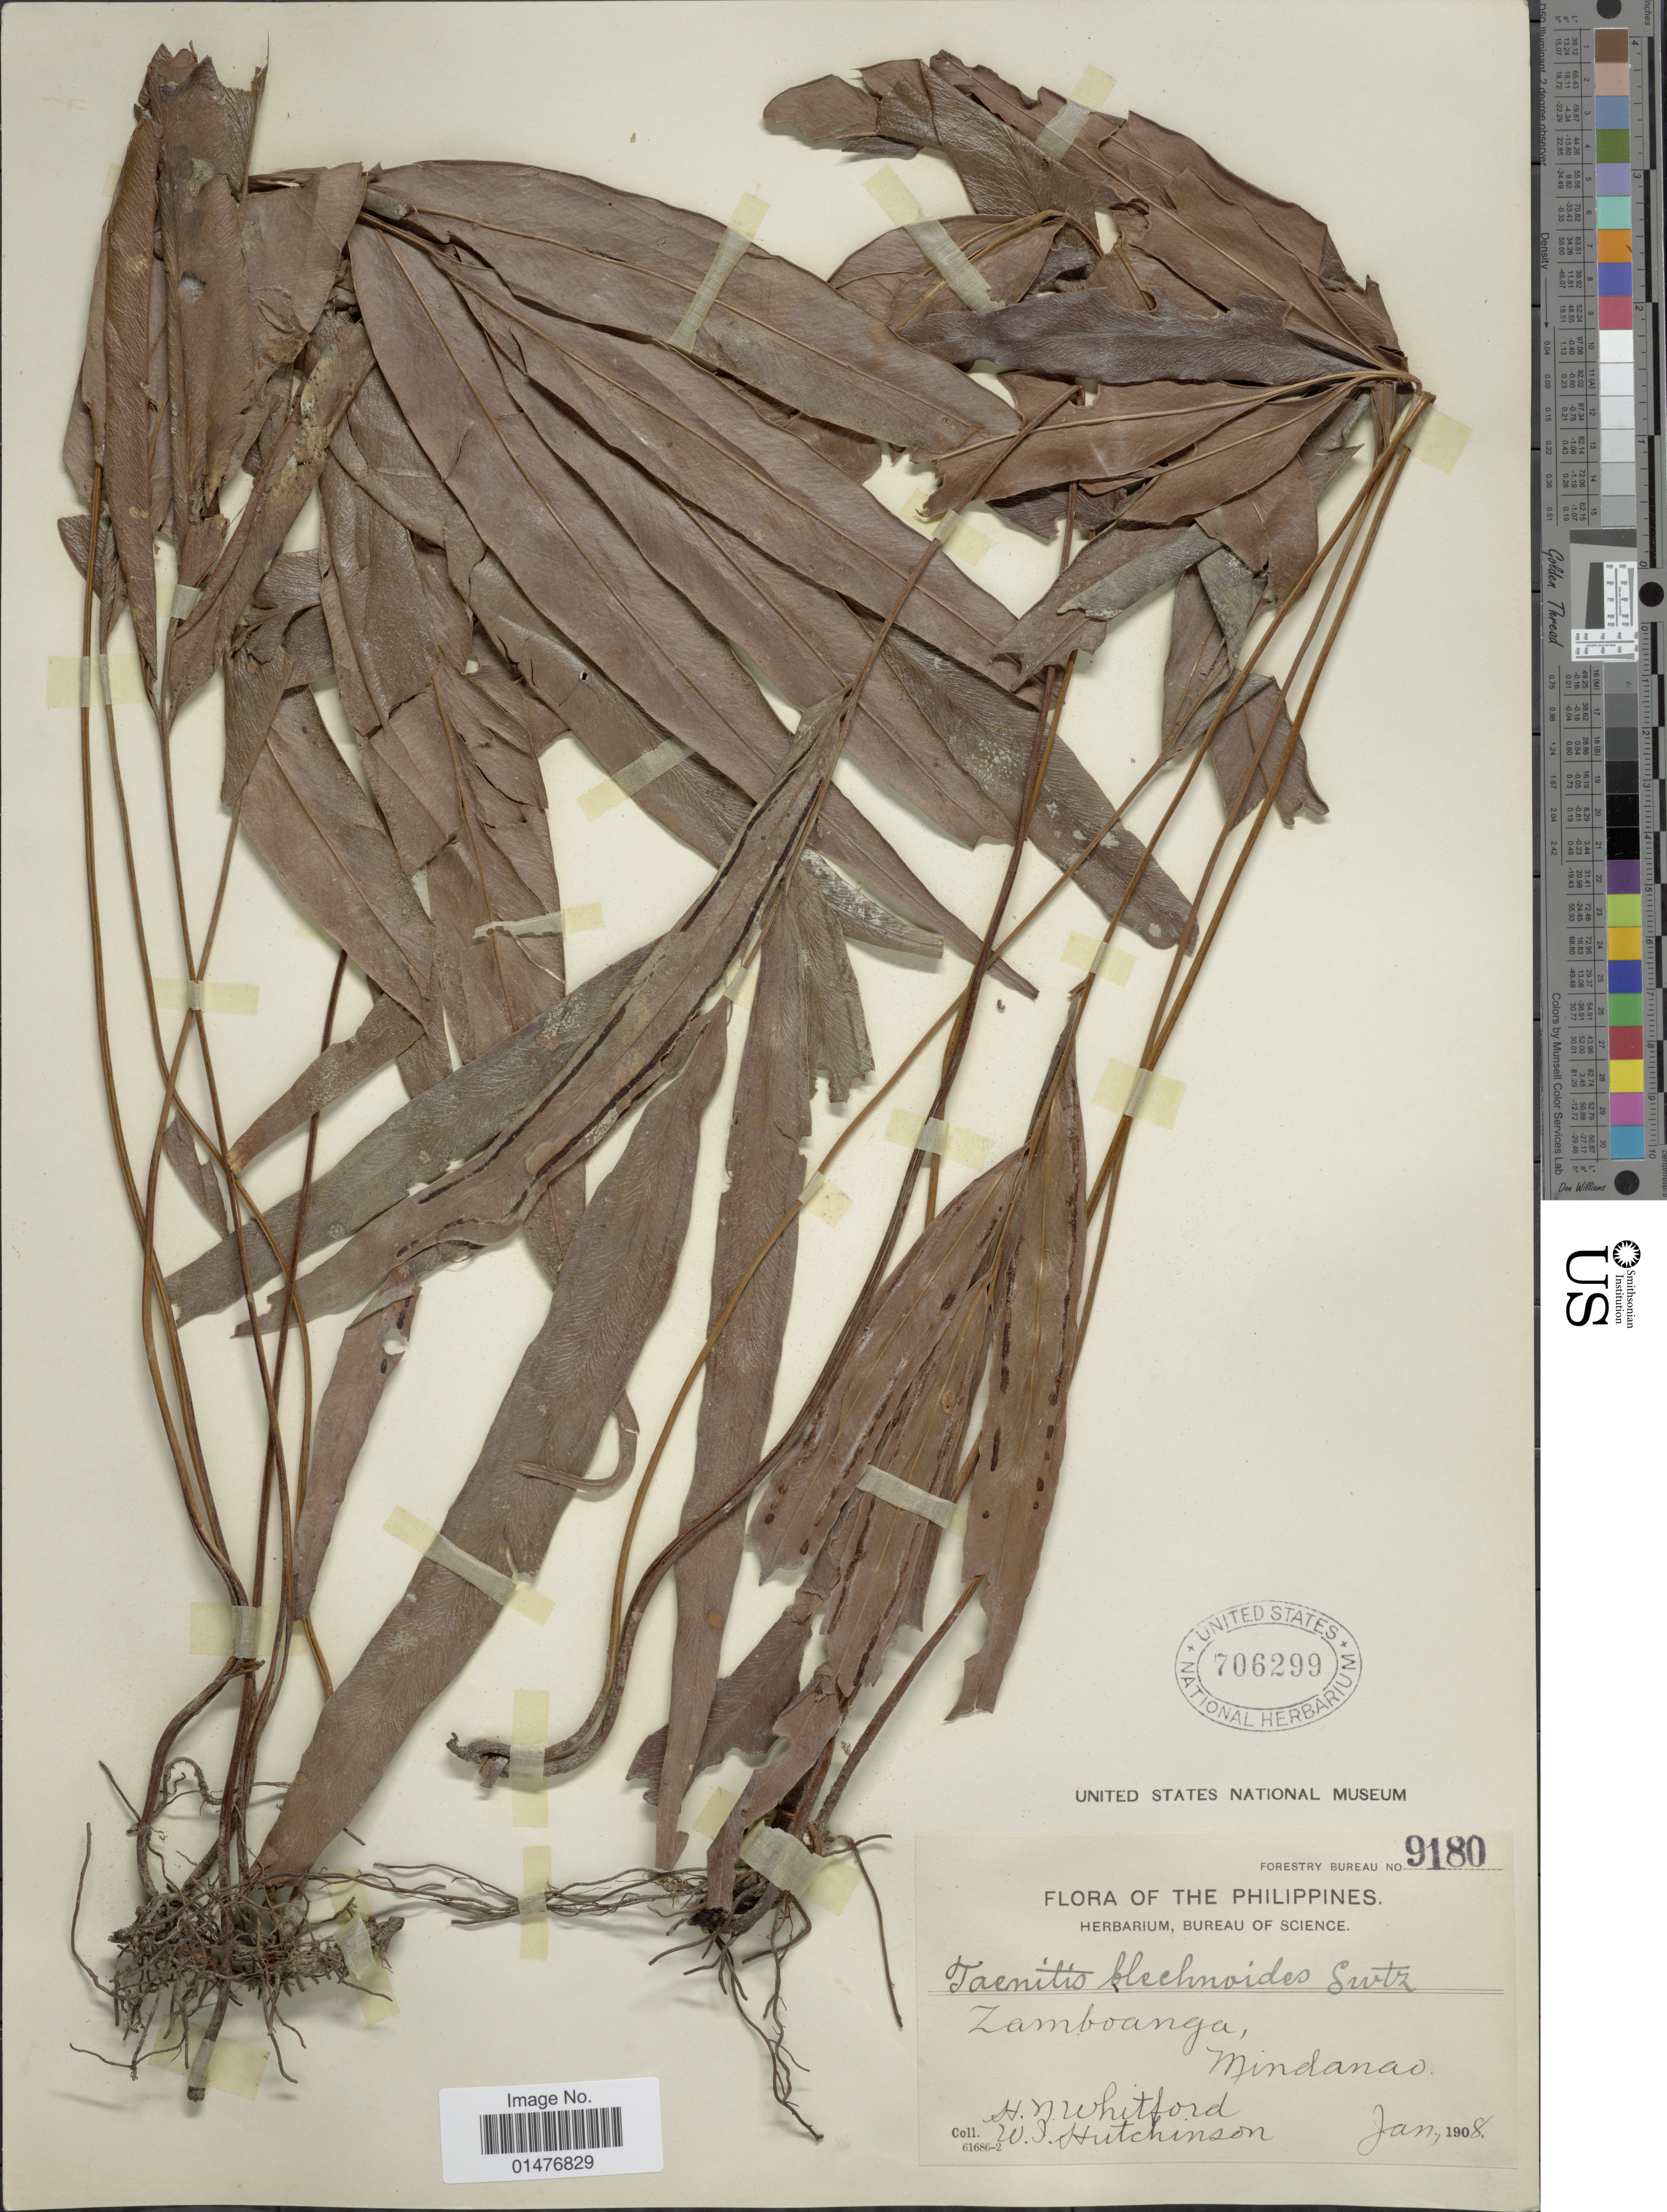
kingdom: Plantae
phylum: Tracheophyta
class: Polypodiopsida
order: Polypodiales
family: Pteridaceae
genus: Taenitis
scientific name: Taenitis blechnoides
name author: (Willd.) Sw.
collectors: H. N. Whitford & W. J. Hutchinson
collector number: Forestry Bureau 9180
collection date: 1908-01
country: Philippines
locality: Zamboanga, Mindanao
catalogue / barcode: US 706299